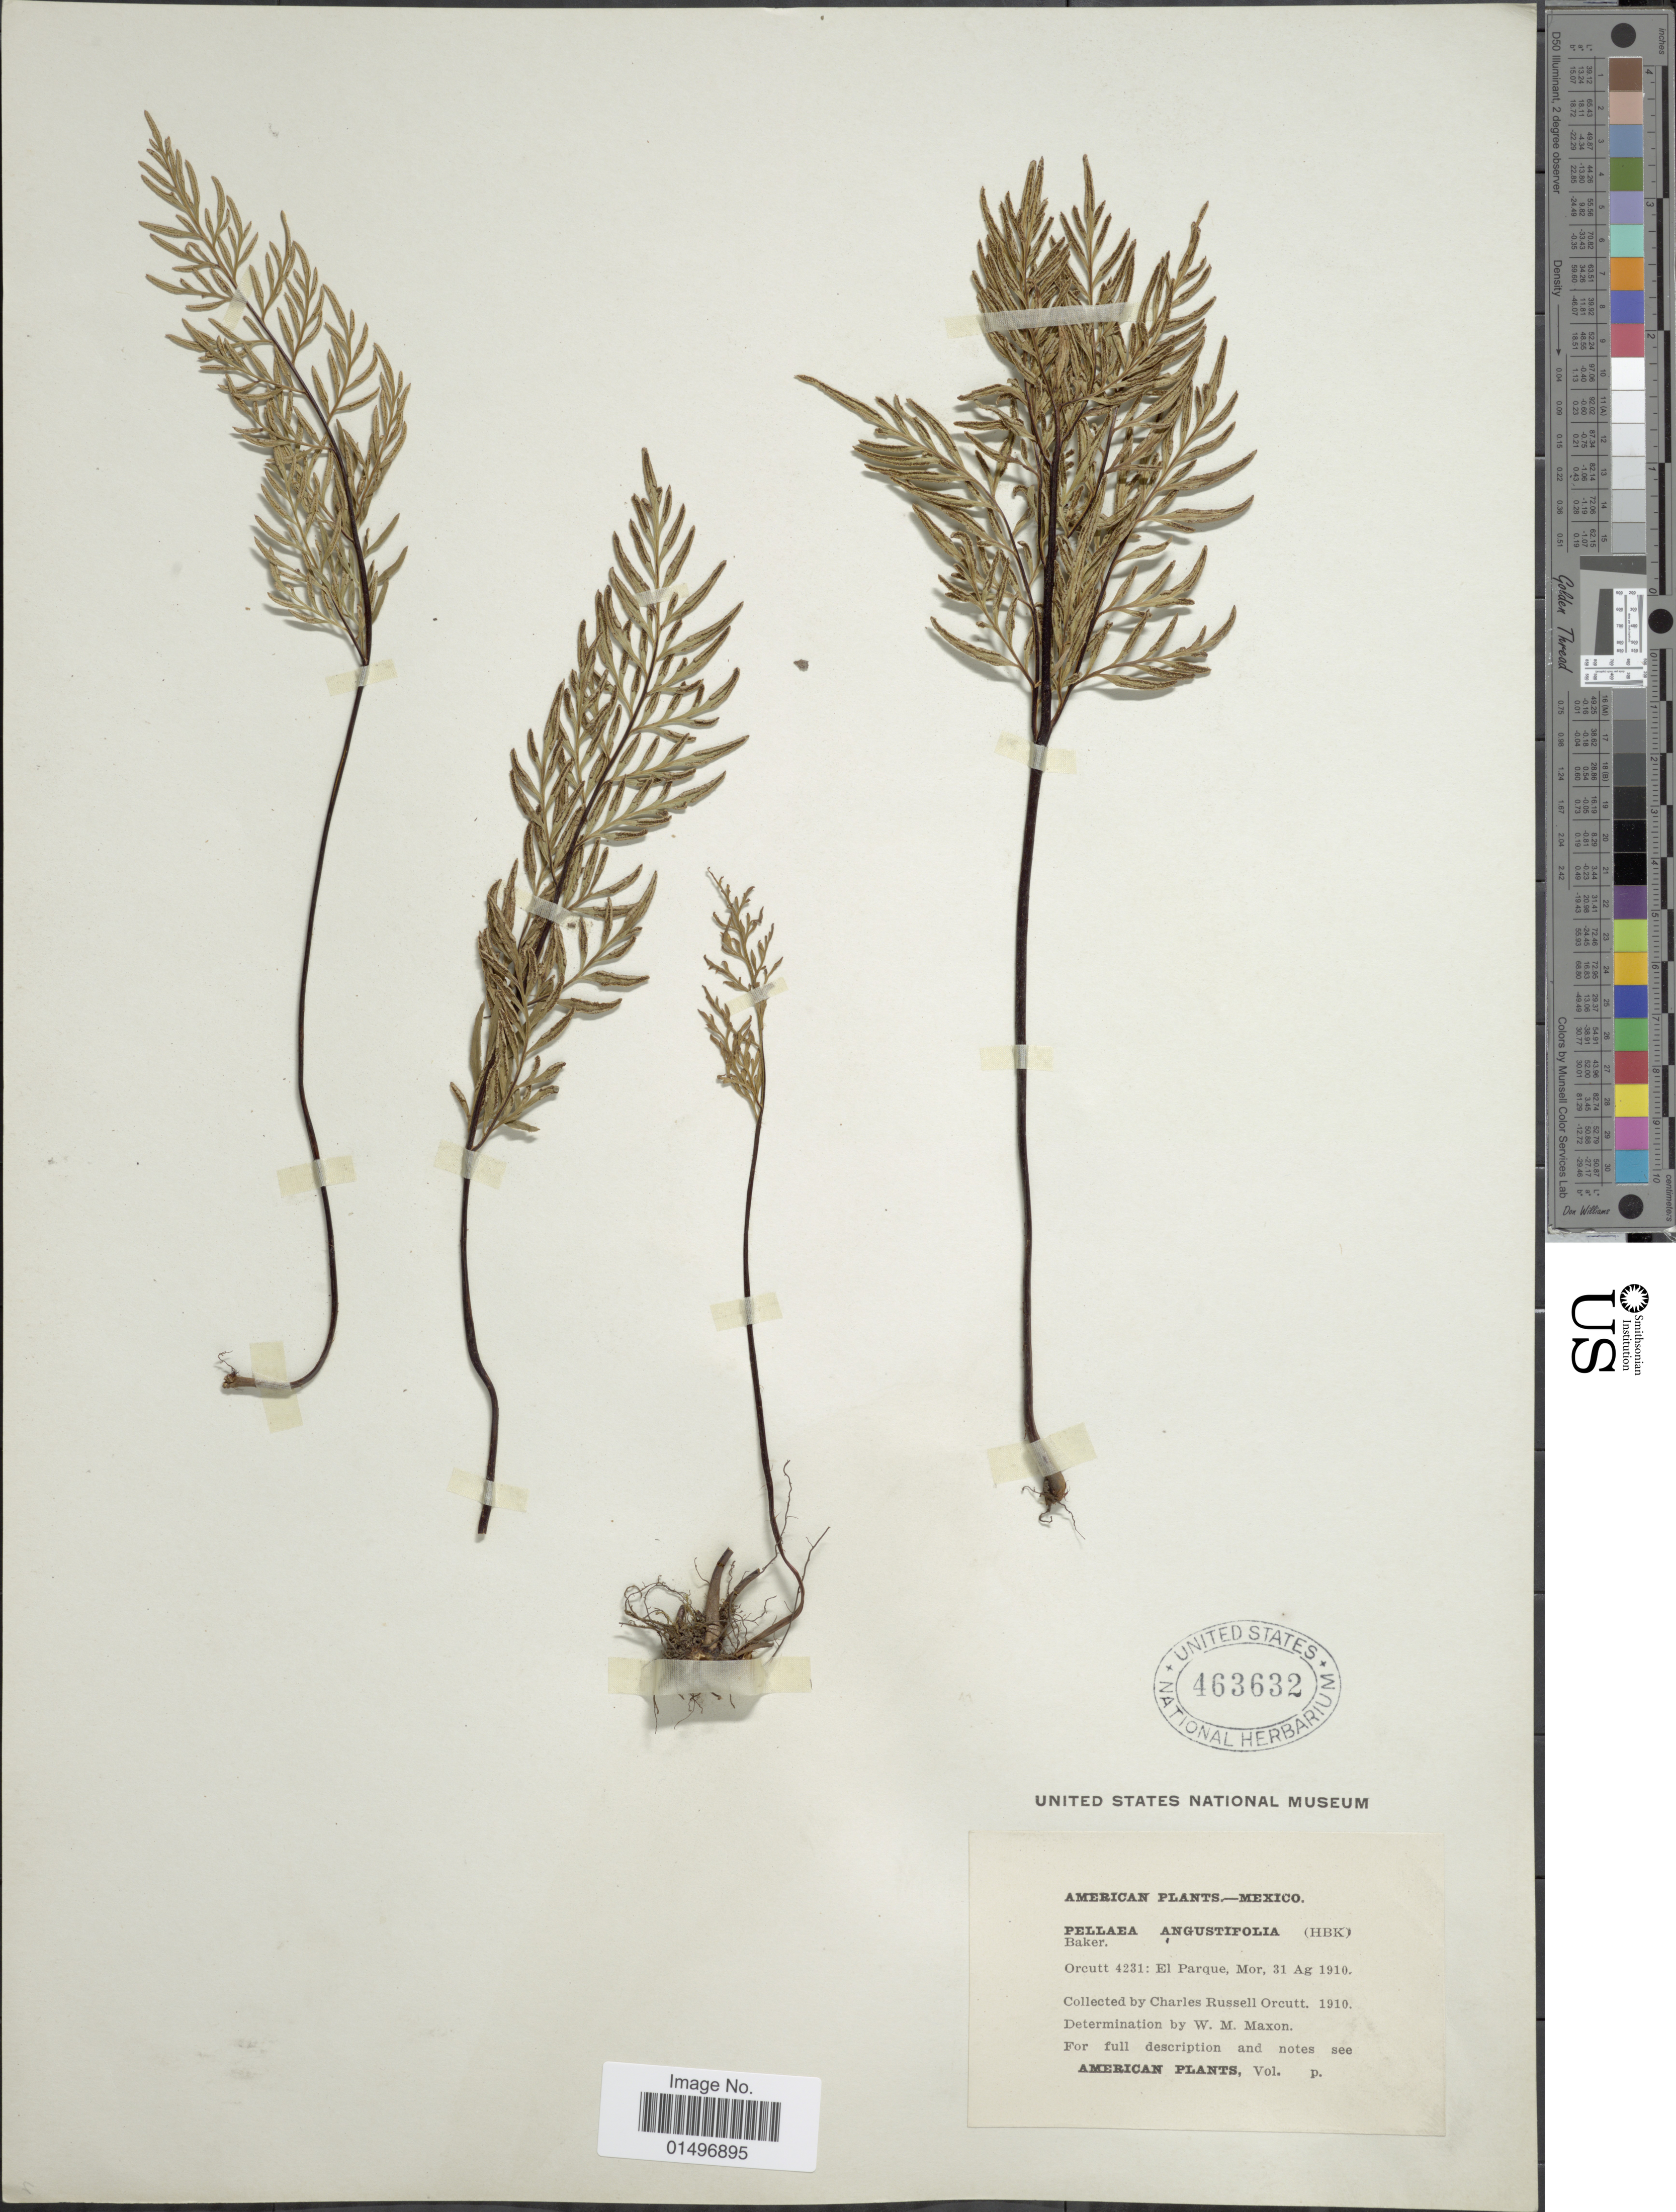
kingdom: Plantae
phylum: Tracheophyta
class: Polypodiopsida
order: Polypodiales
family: Pteridaceae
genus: Gaga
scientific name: Gaga angustifolia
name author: (Kunth) Fay W. Li & Windham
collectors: C. R. Orcutt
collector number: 4231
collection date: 1910-08-31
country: Mexico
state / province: Morelos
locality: Mexico, El Parque.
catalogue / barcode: US 463632